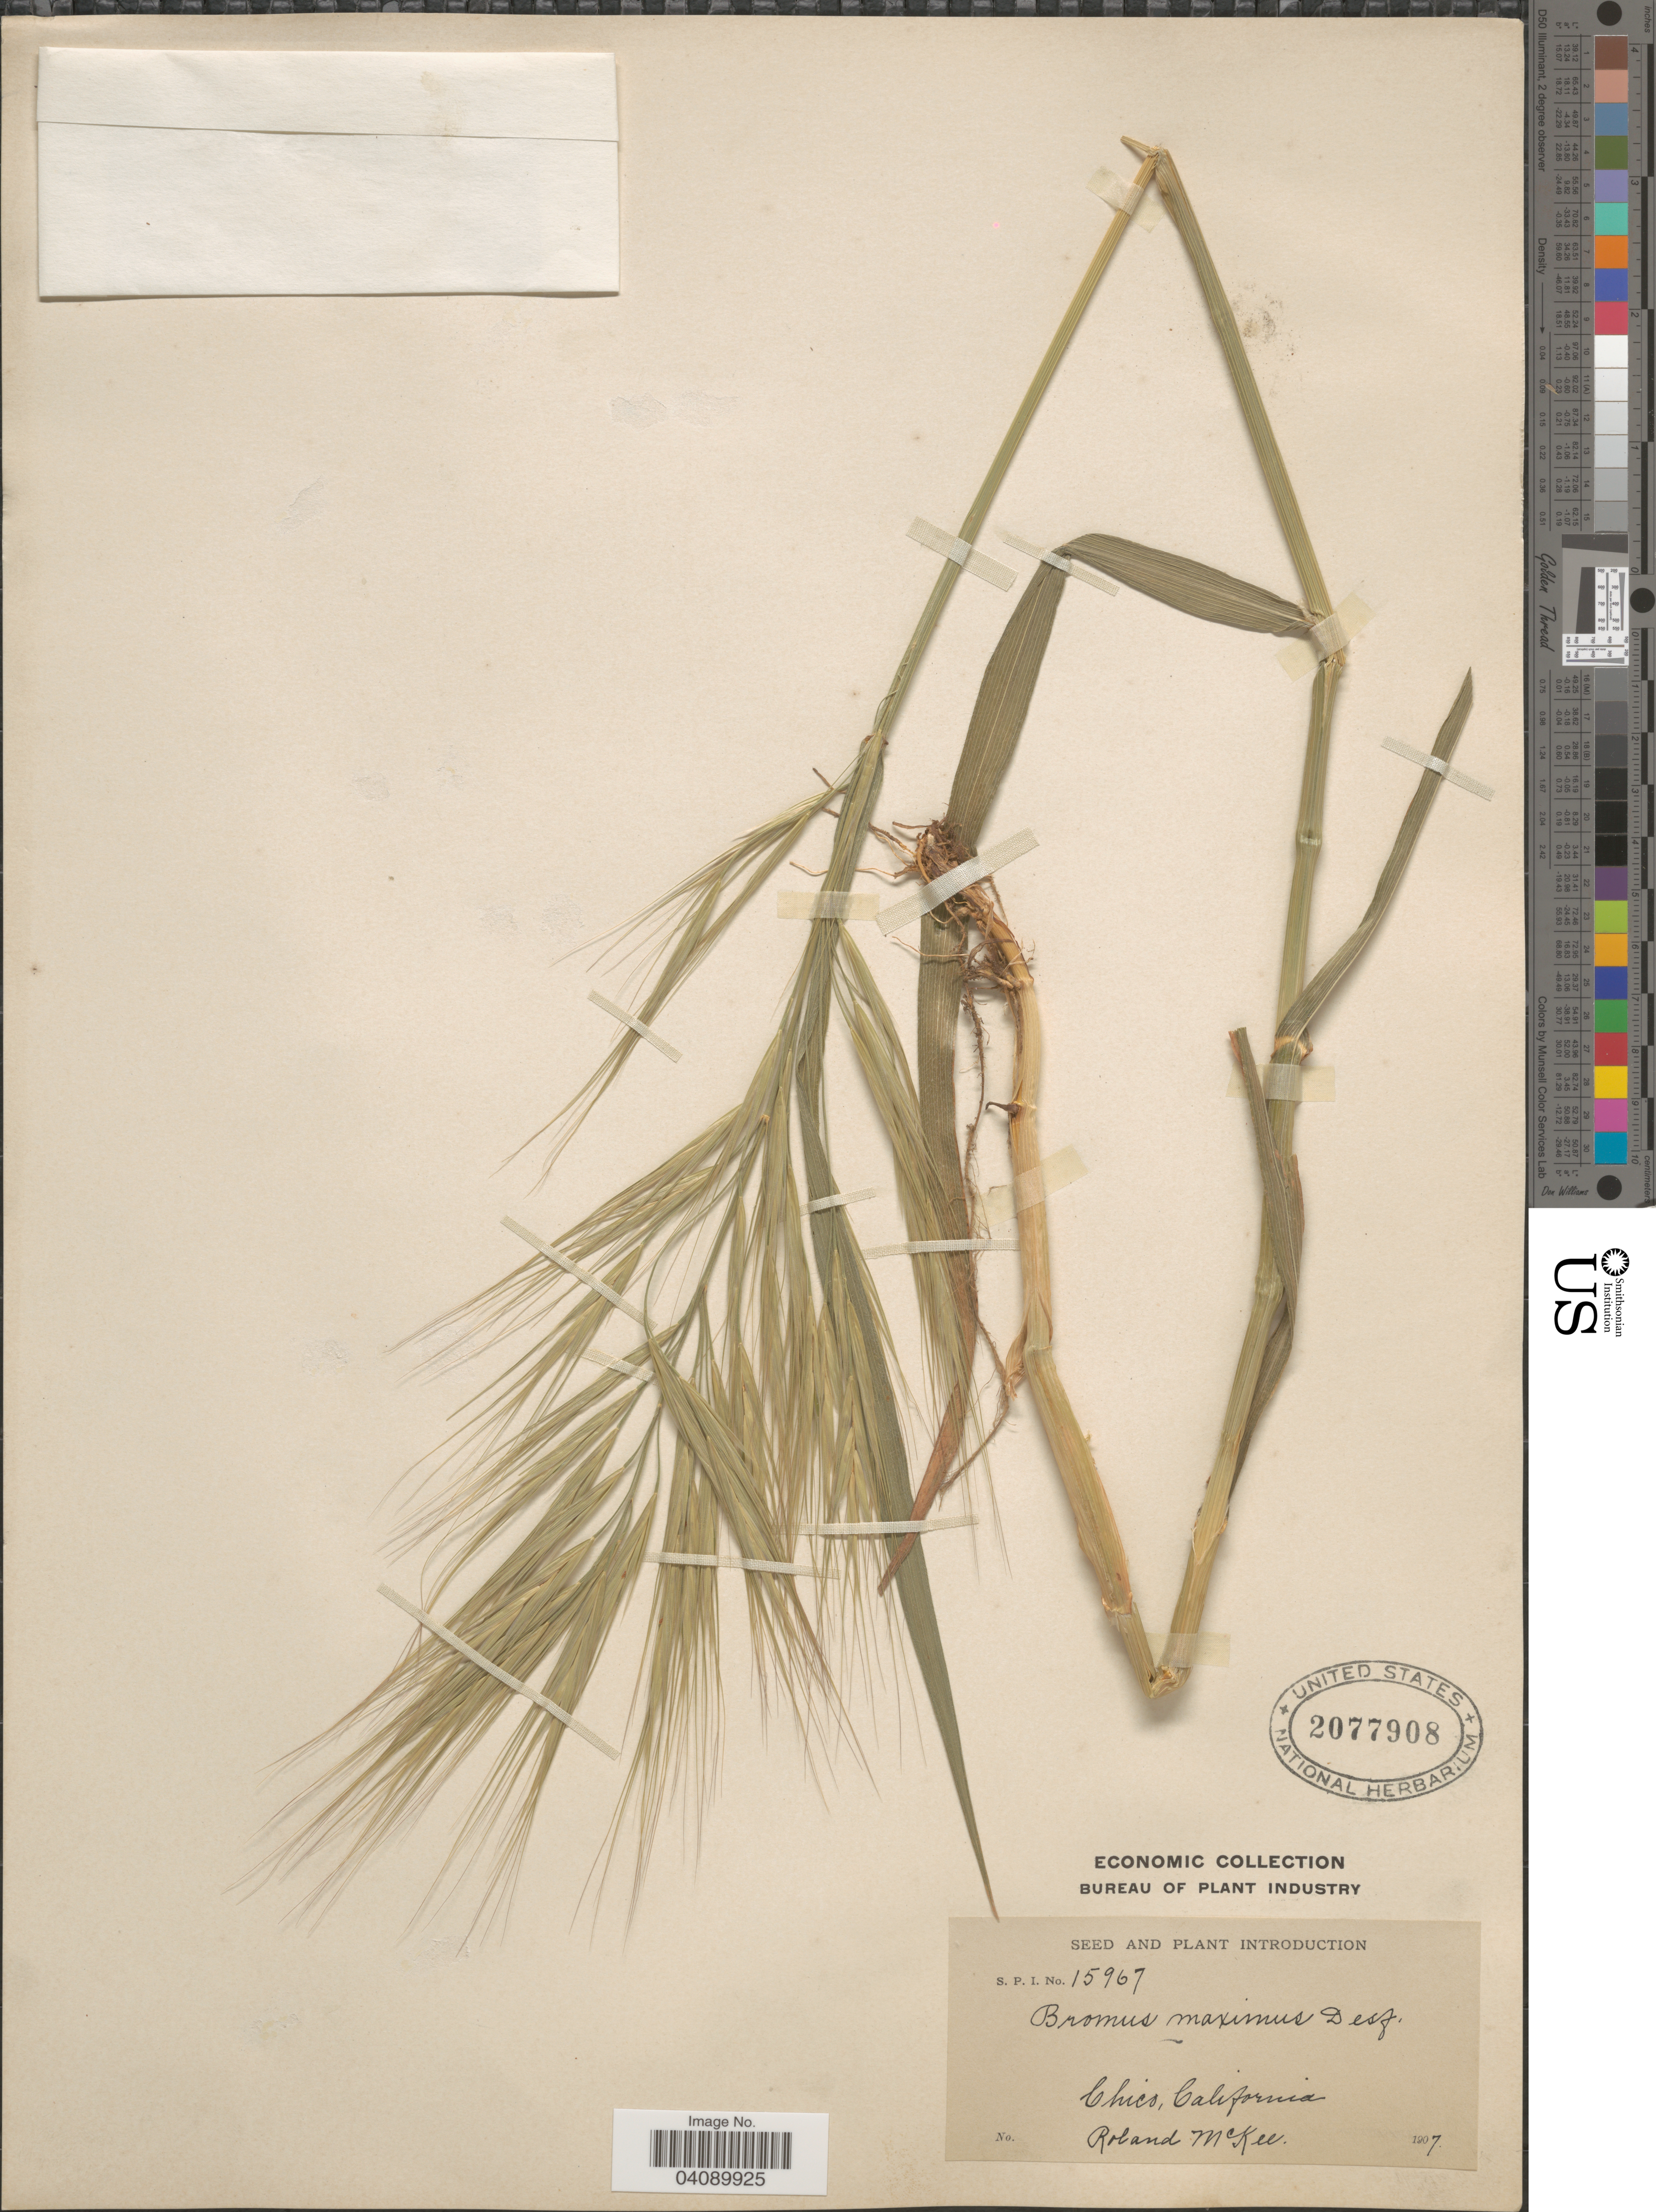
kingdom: Plantae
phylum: Tracheophyta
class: Liliopsida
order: Poales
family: Poaceae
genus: Bromus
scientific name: Bromus rigidus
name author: Roth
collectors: R. Mckee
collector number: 15967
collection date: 1907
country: United States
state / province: California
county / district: Butte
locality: Chico.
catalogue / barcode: US 2077908